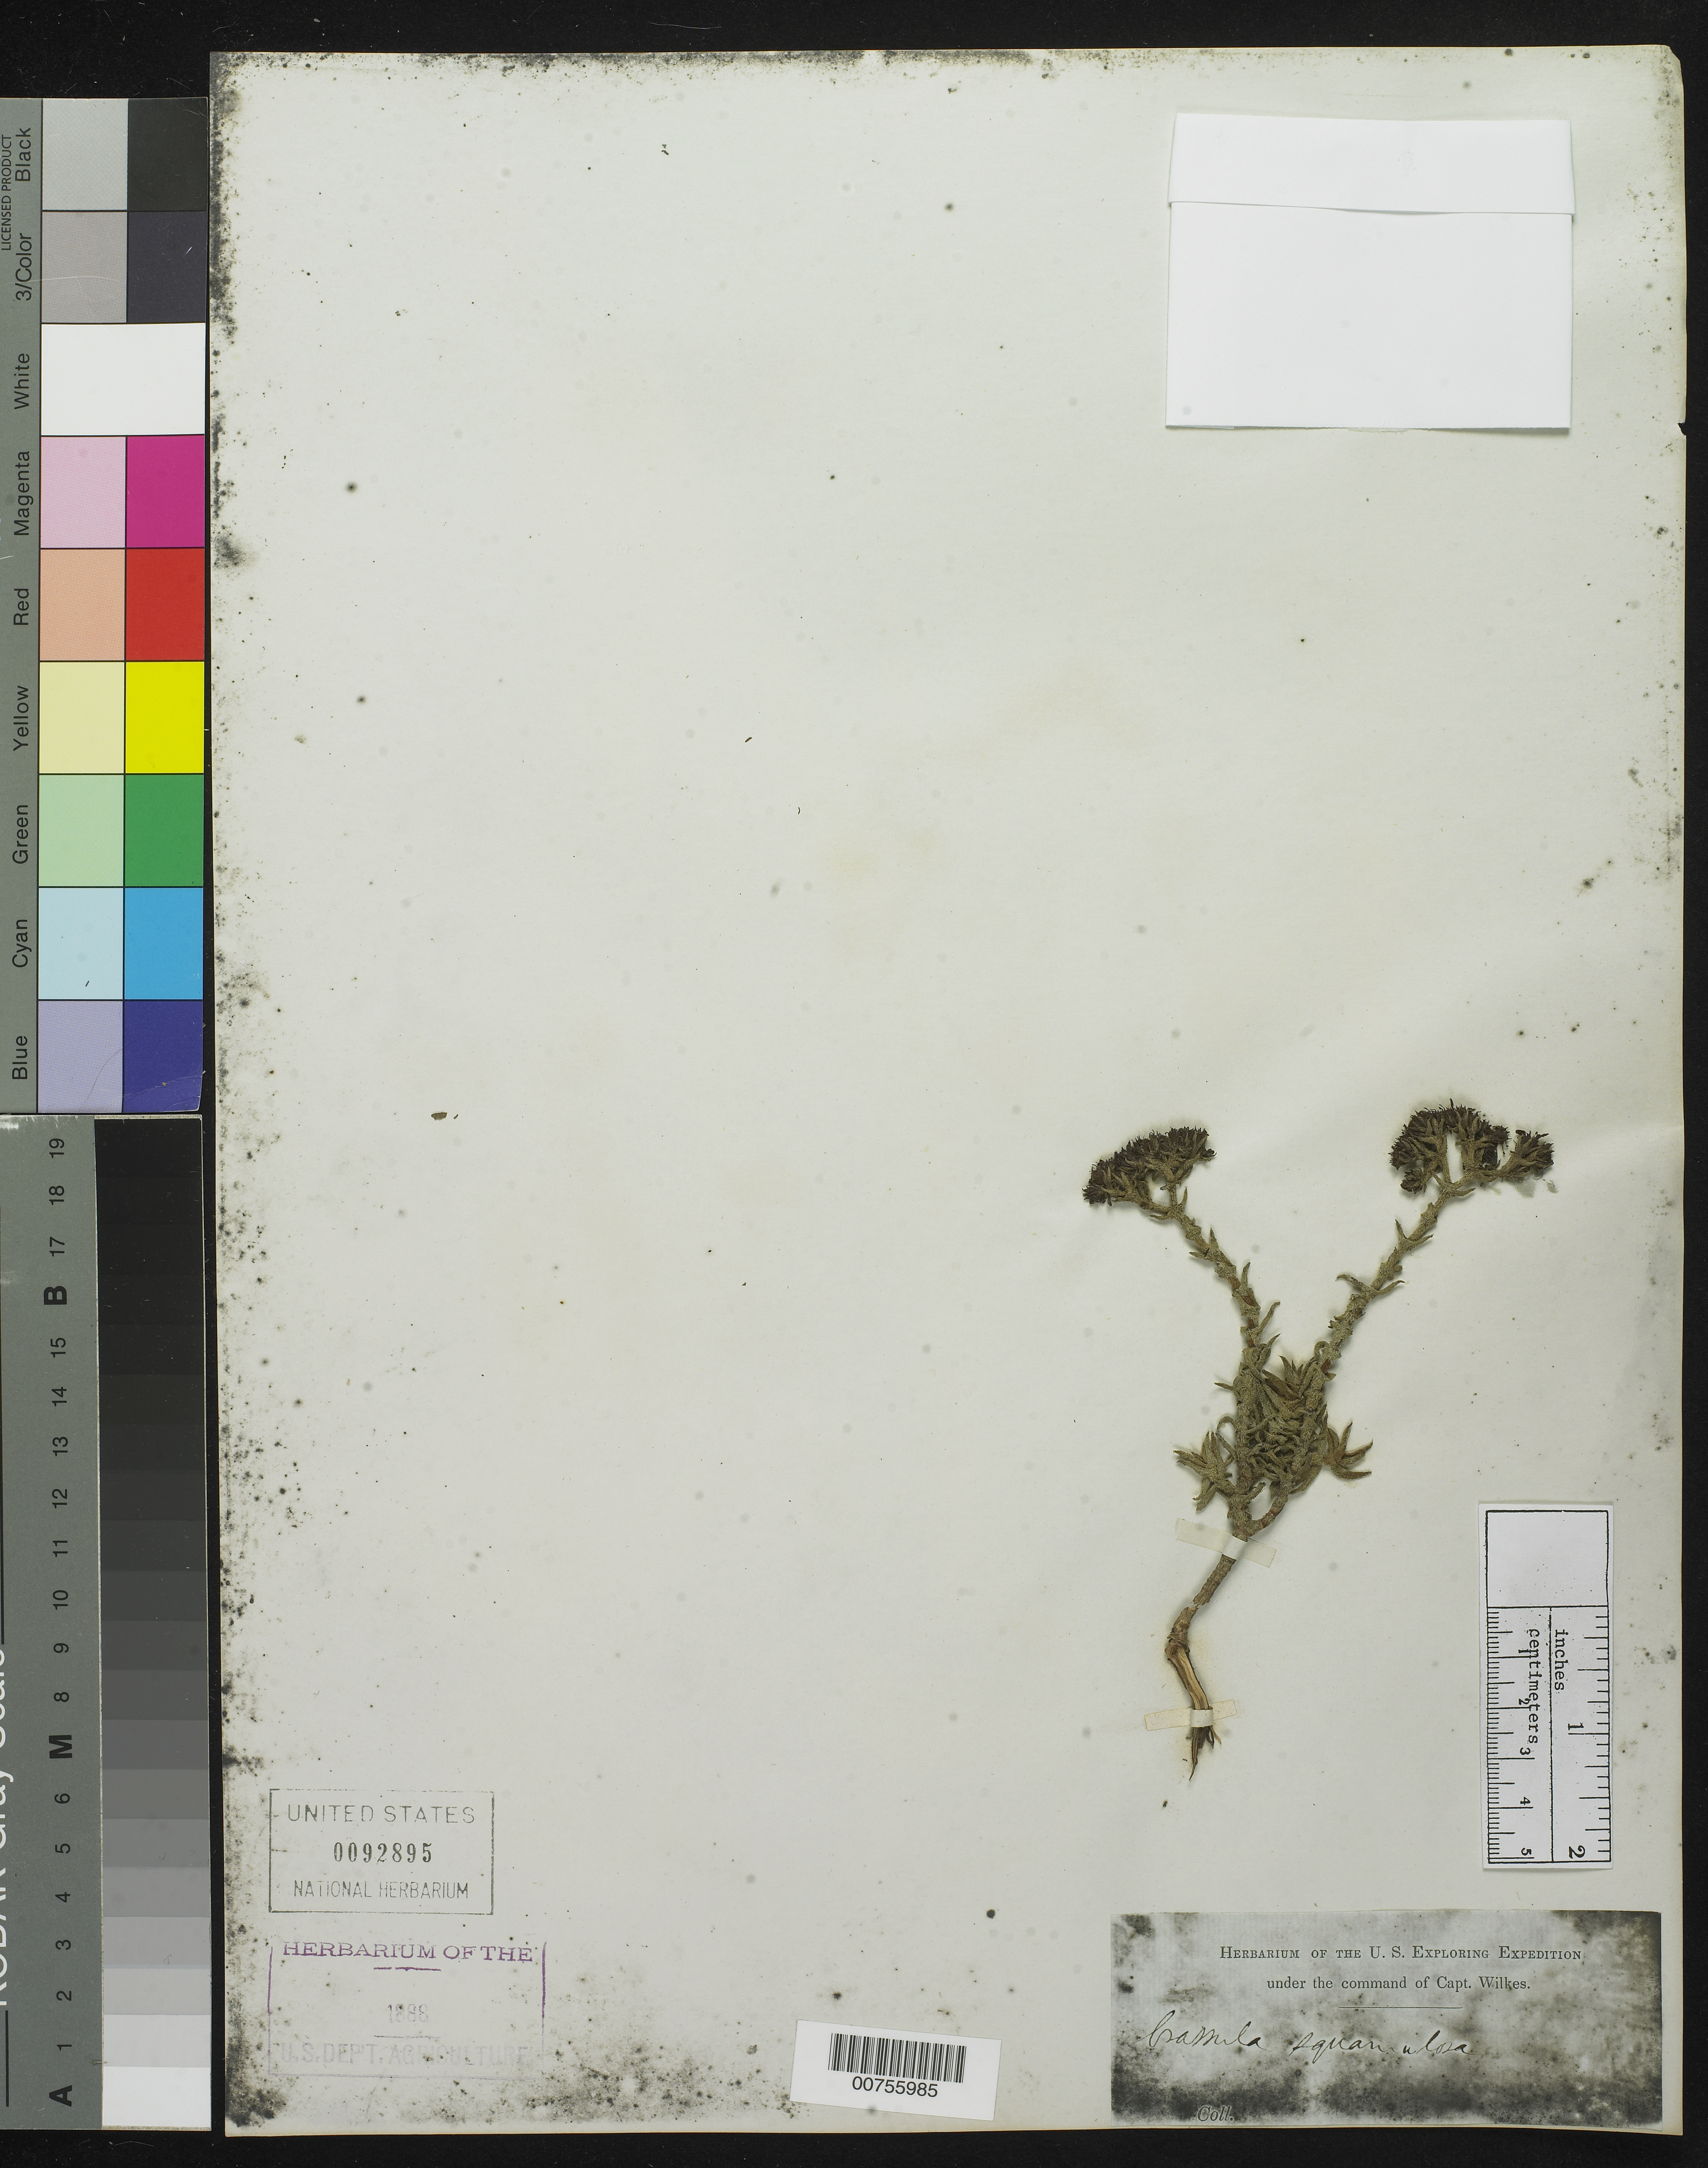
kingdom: Plantae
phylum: Tracheophyta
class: Magnoliopsida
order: Saxifragales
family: Crassulaceae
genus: Crassula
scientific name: Crassula scabra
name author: L.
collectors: Wilkes Explor. Exped.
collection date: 1838/1842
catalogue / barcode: US 92895